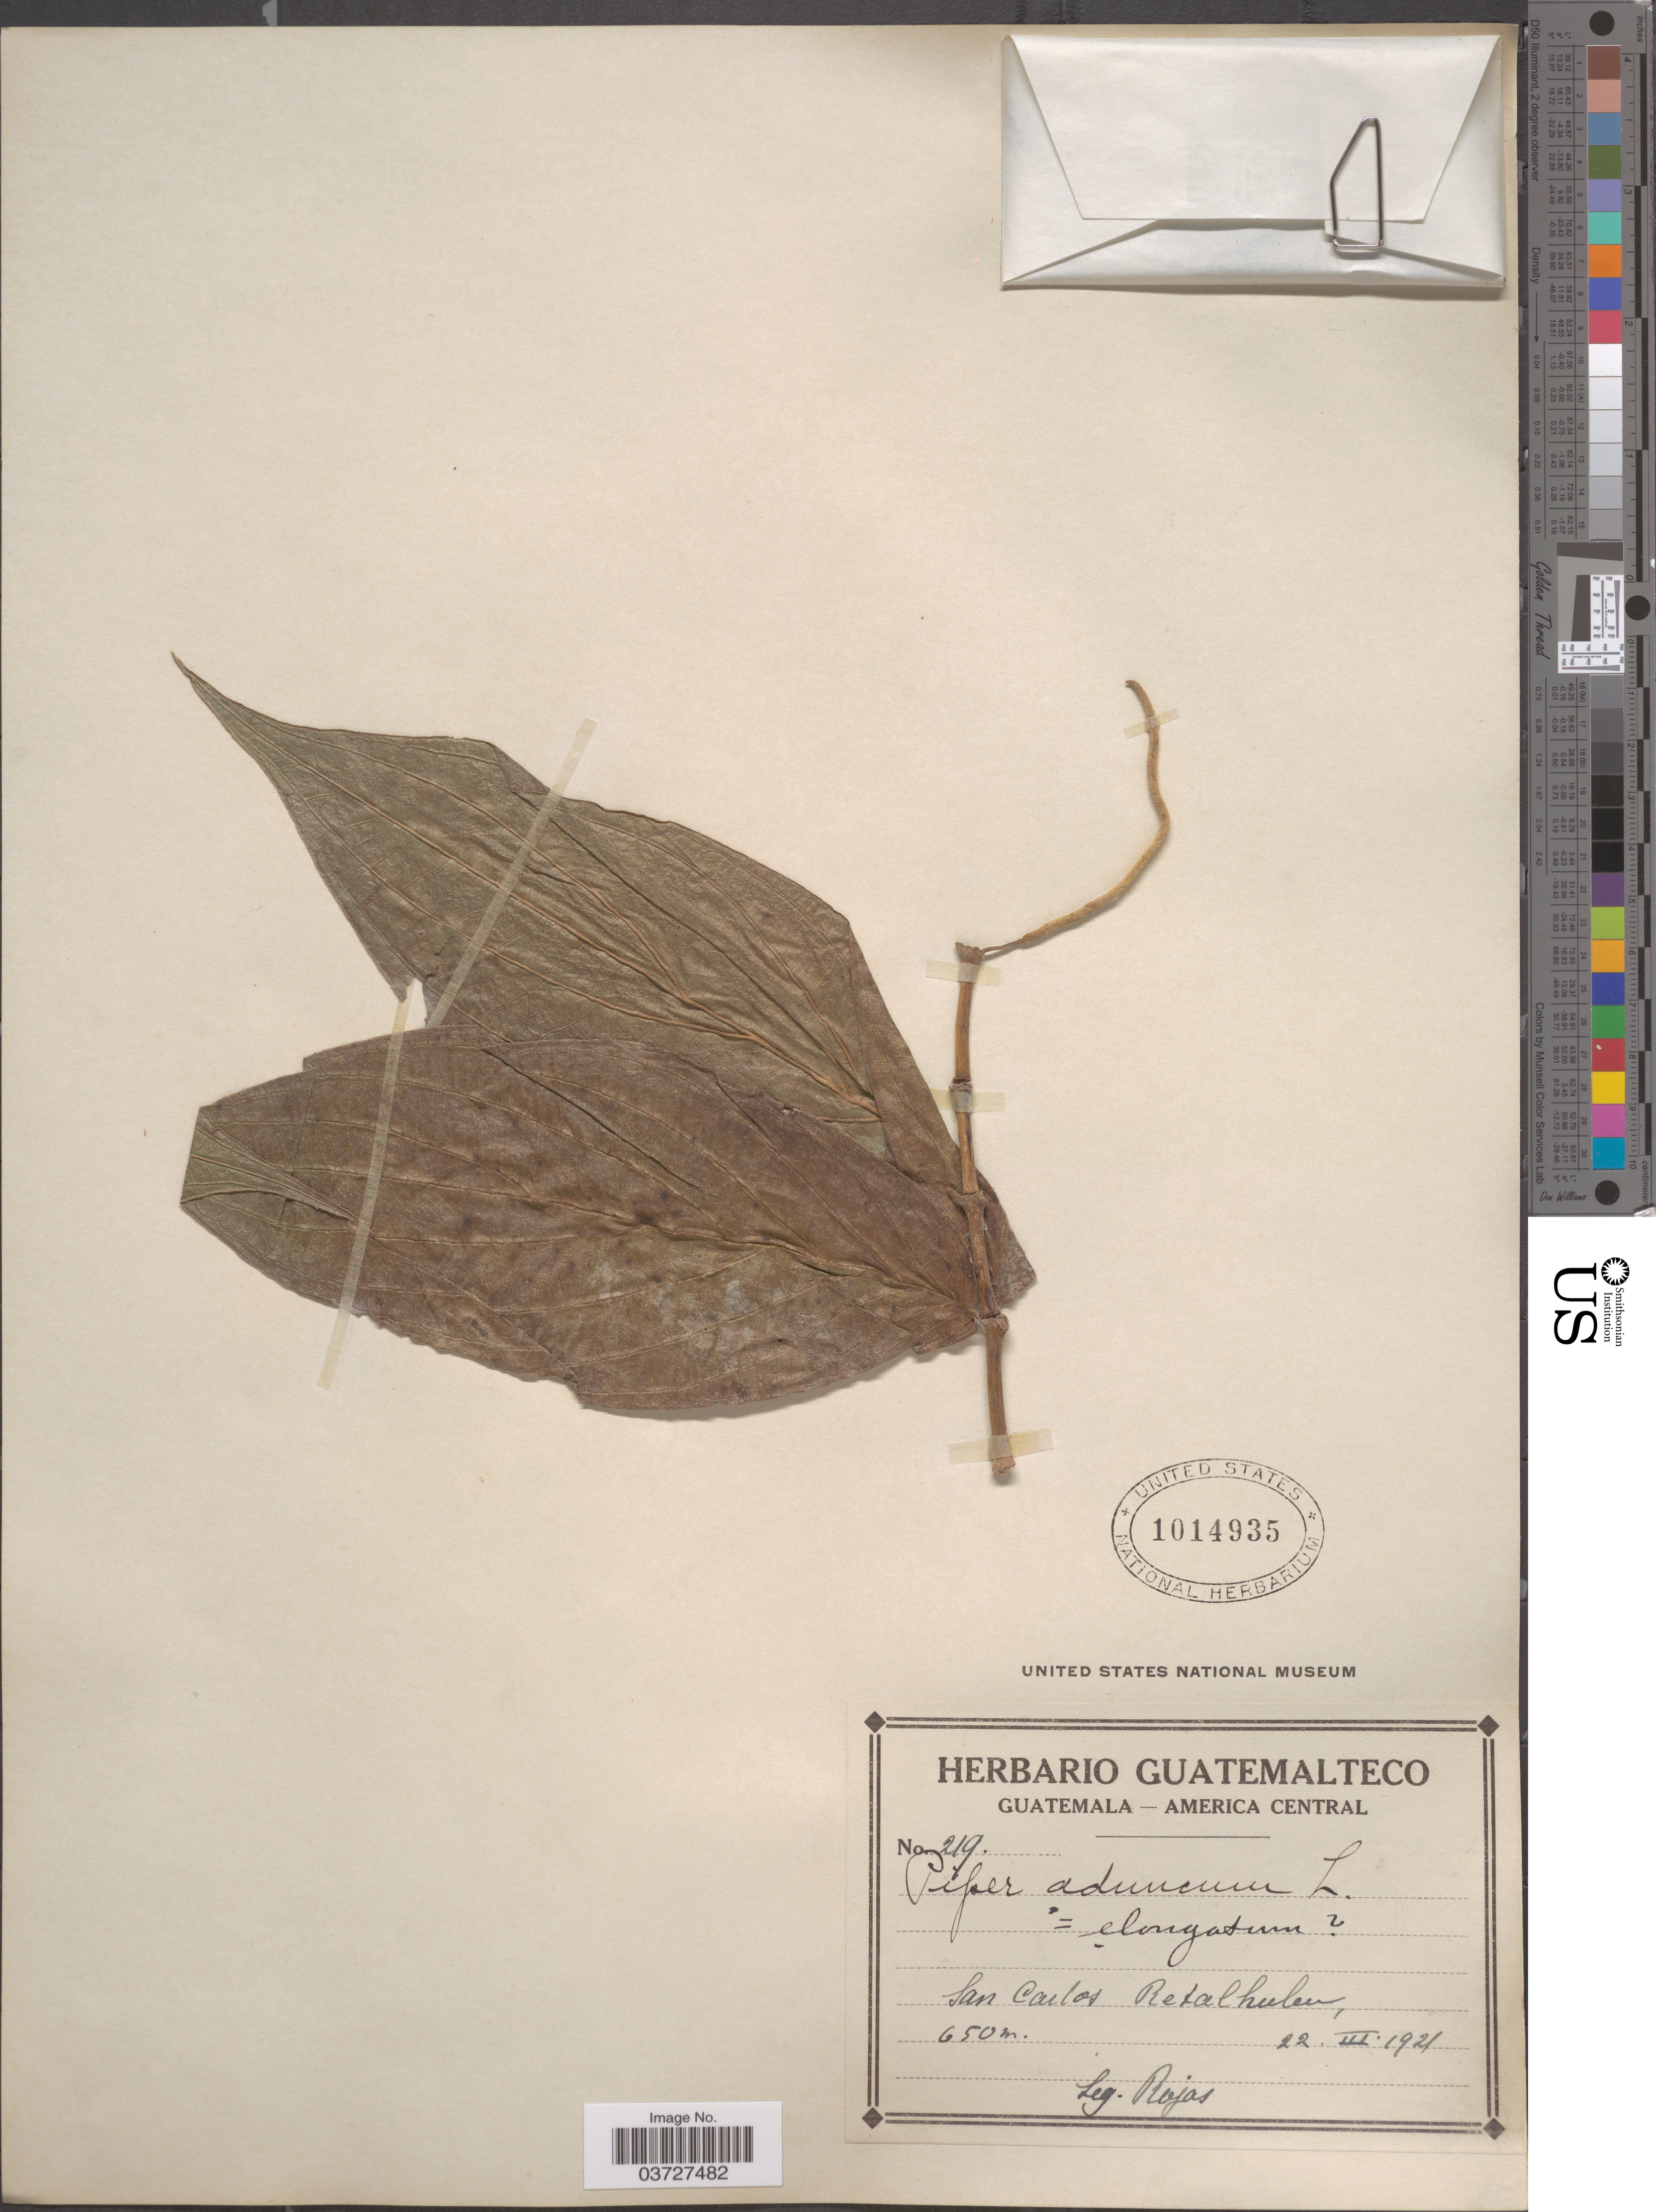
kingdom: Plantae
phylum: Tracheophyta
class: Magnoliopsida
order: Piperales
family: Piperaceae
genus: Piper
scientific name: Piper elongatum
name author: Vahl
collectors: Rojas, --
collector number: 219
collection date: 1921-03-22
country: Guatemala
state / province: Retalhuleu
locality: San Carlos.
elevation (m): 650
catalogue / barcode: US 1014935